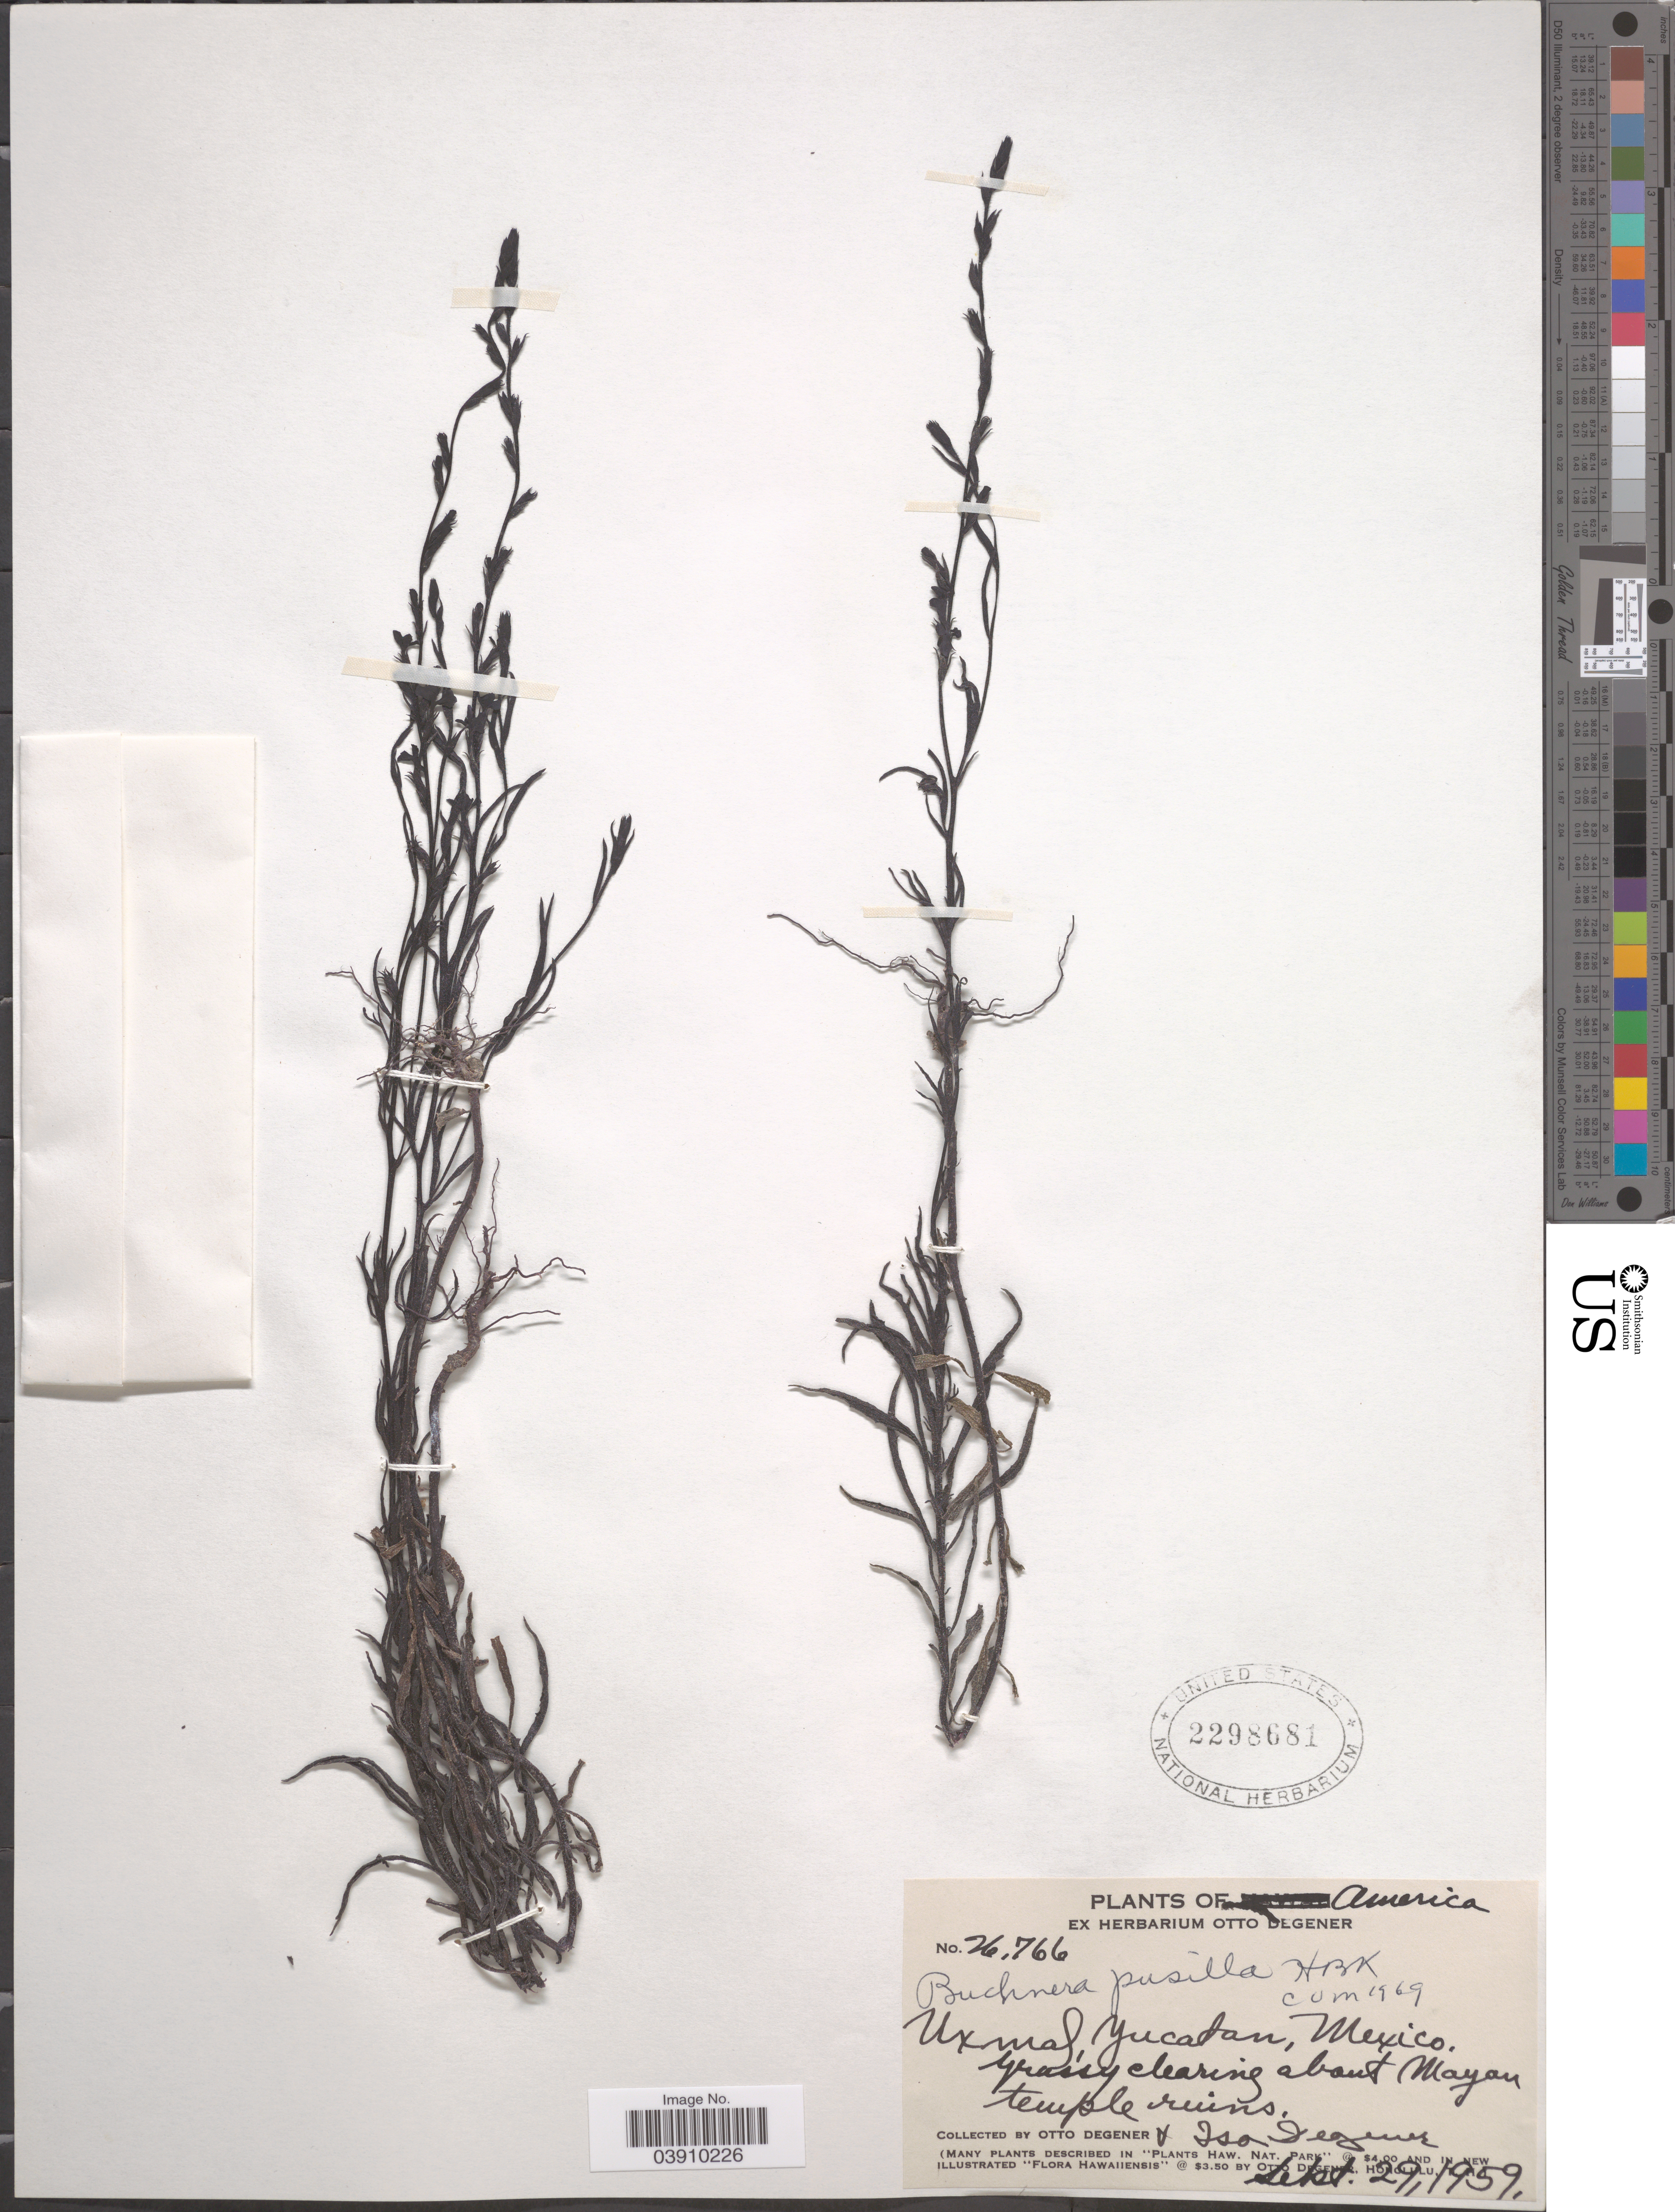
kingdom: Plantae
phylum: Tracheophyta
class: Magnoliopsida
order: Lamiales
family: Orobanchaceae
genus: Buchnera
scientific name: Buchnera pusilla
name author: Kunth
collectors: O. Degener & I. Degener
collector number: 26766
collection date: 1959-09-29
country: Mexico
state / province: Yucatán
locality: Uxmal. Grassy clearing about Mayan temple ruins.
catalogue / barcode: US 2298681